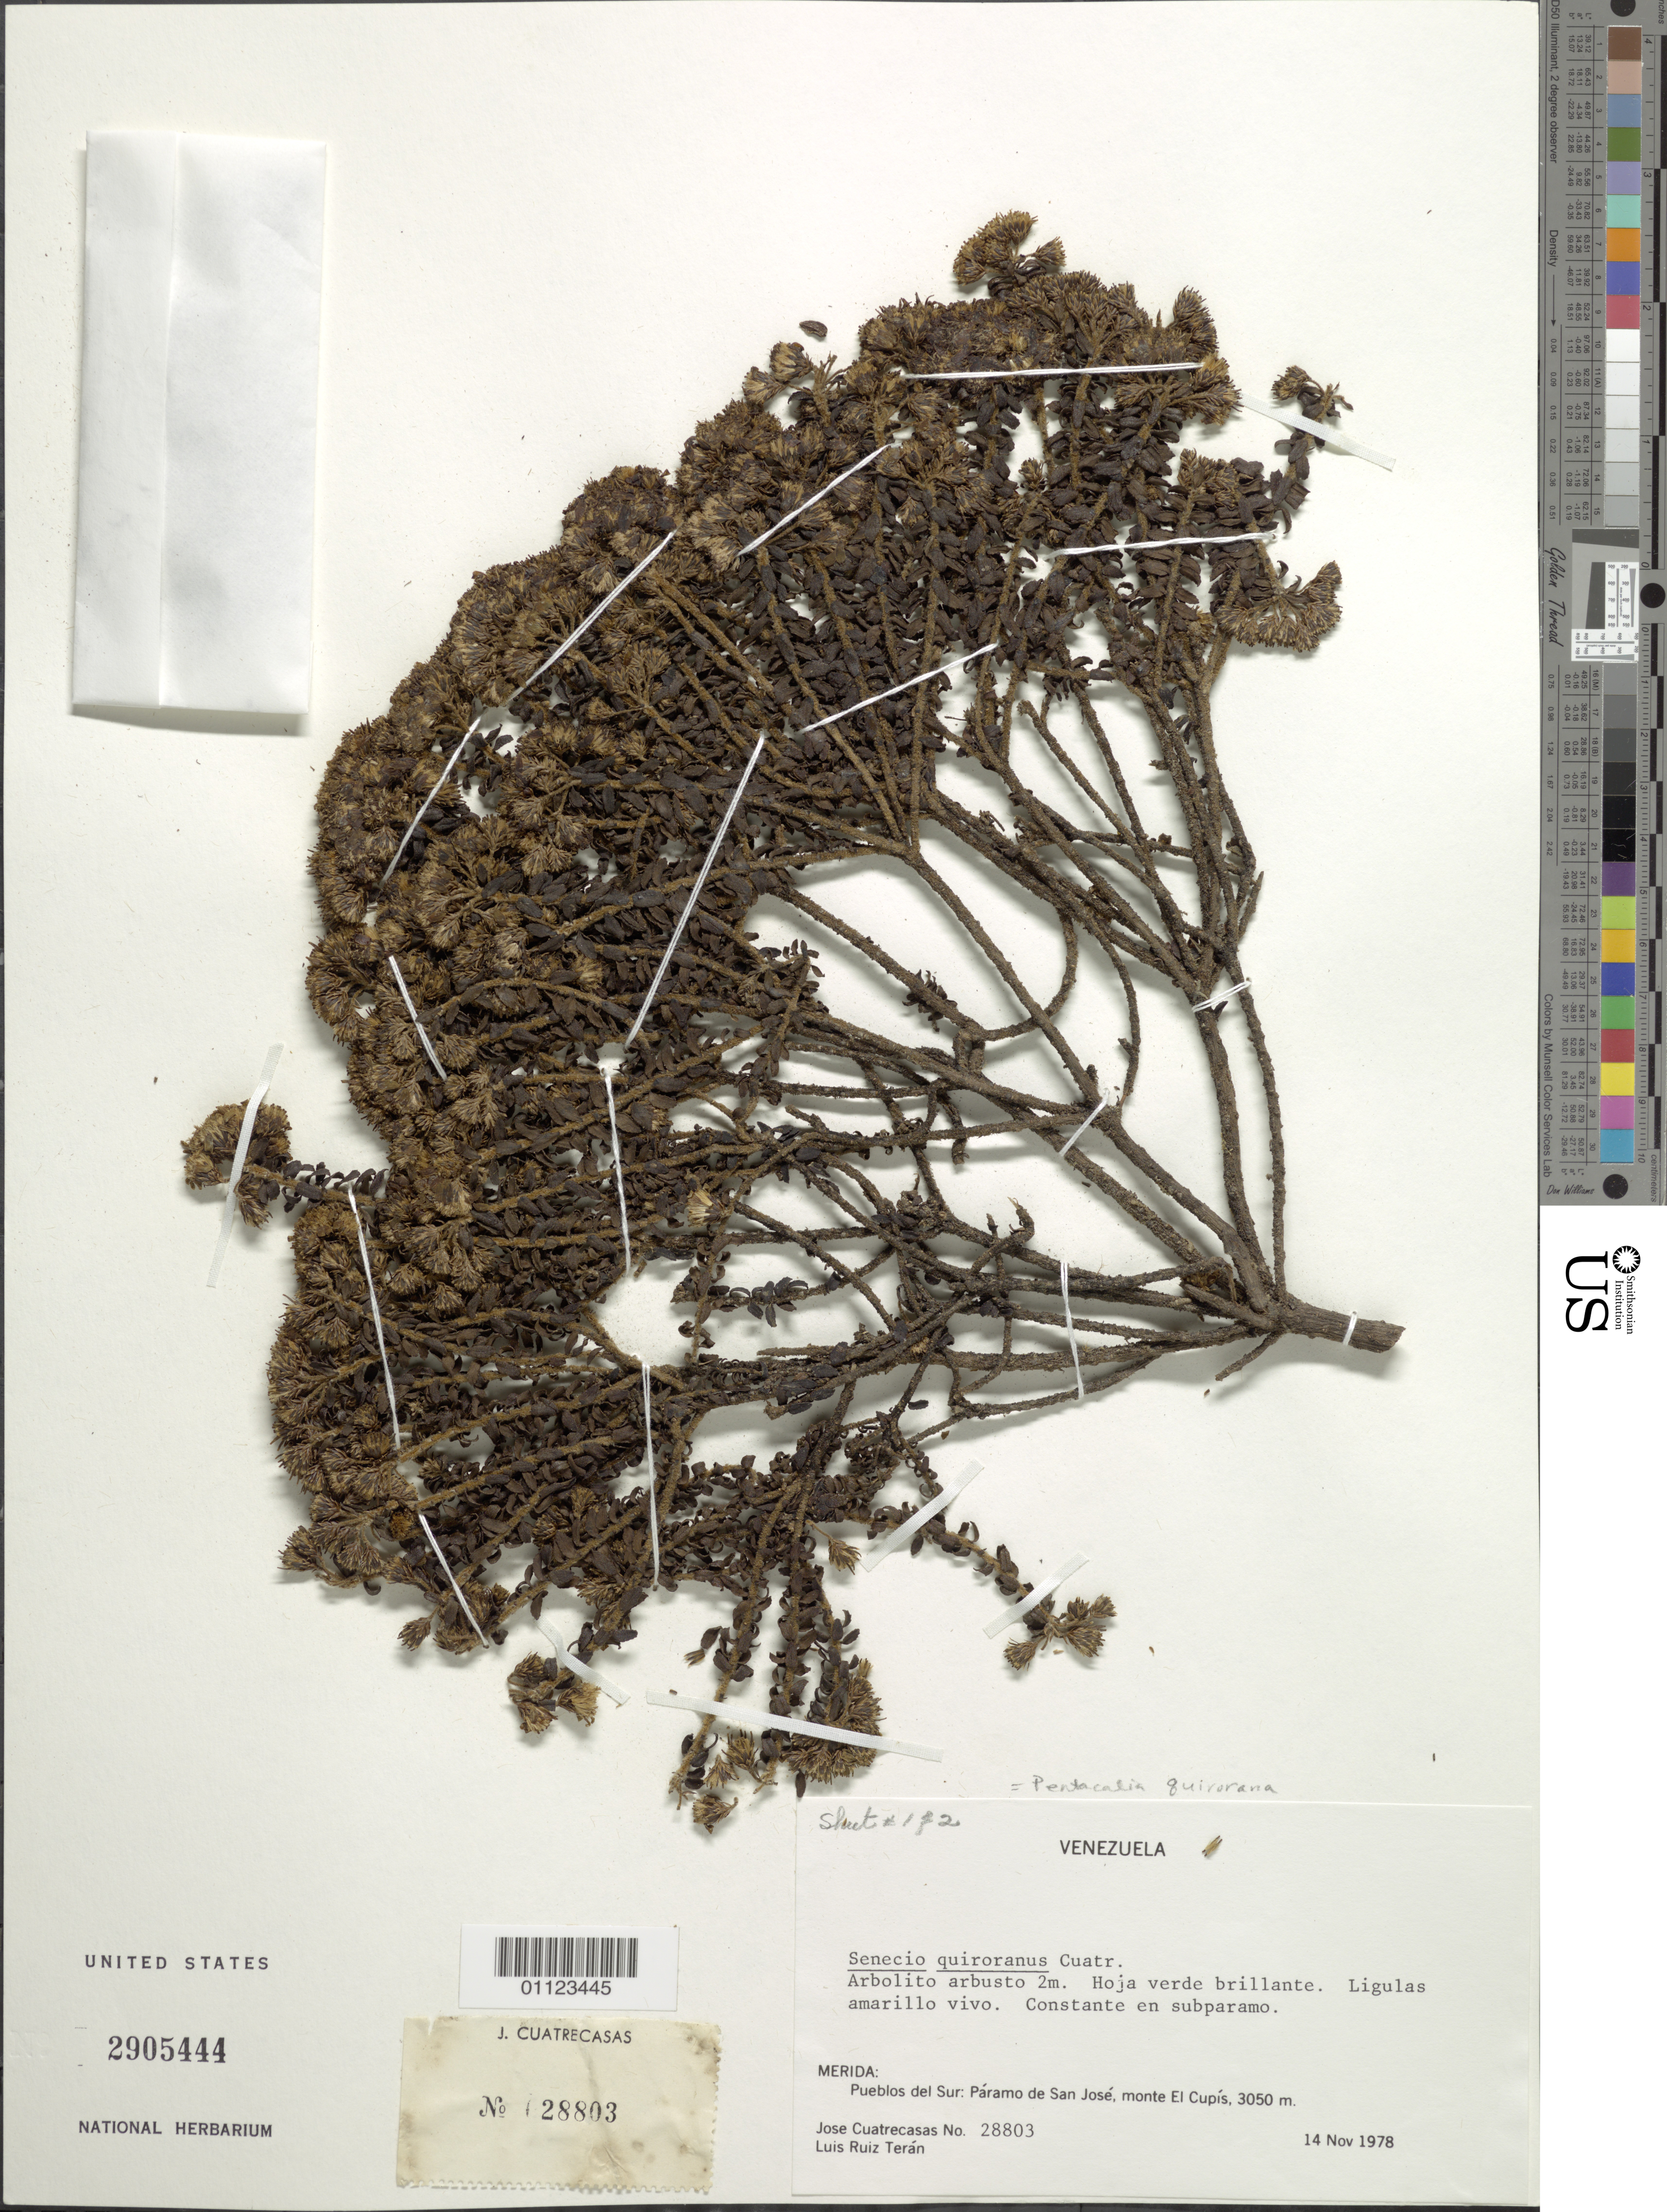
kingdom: Plantae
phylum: Tracheophyta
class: Magnoliopsida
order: Asterales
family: Asteraceae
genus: Pentacalia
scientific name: Pentacalia quirorana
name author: (Cuatrec.) Cuatrec.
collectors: J. Cuatrecasas & L. E. Ruíz-Terán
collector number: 28803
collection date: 1978-11-14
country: Venezuela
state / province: Mérida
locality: Pueblos del Sur: Páramo de San José, monte El Cupís.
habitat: Subparamo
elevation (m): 3050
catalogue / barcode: US 2905444